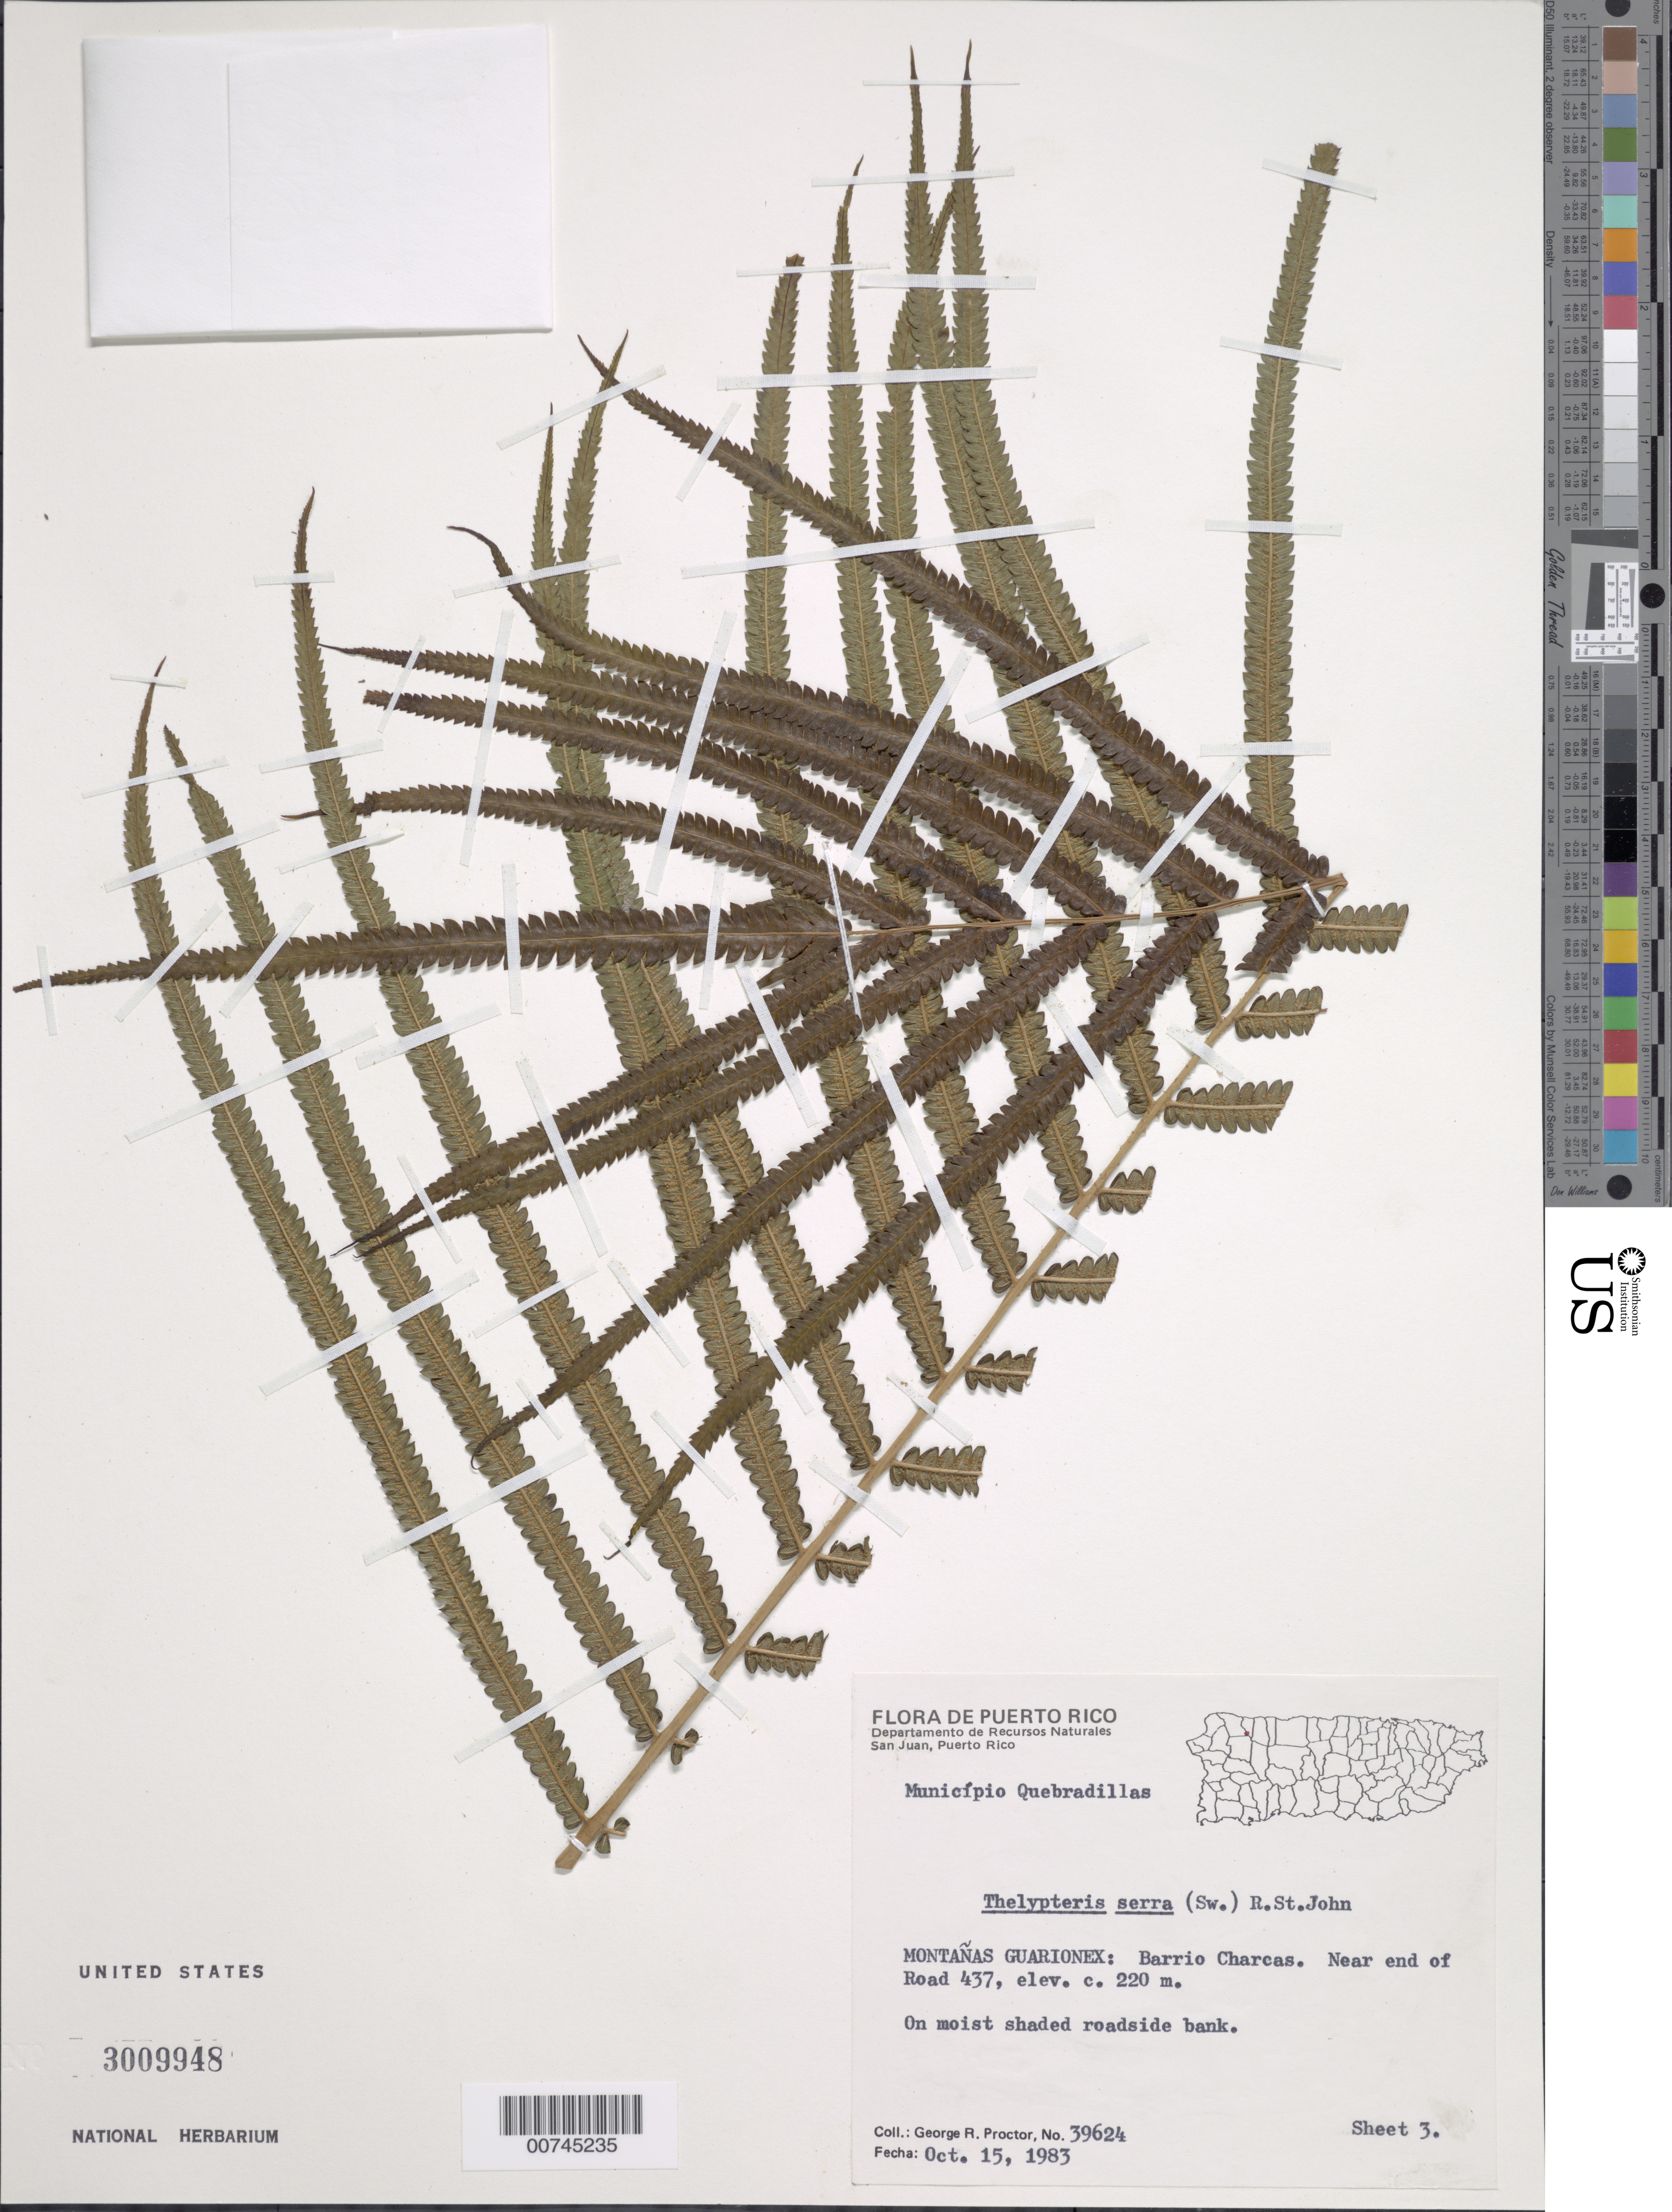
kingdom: Plantae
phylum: Tracheophyta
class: Polypodiopsida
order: Polypodiales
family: Thelypteridaceae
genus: Christella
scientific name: Christella serra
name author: (Sw.) Holttum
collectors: G. R. Proctor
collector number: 39624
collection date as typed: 15 Oct 1983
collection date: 1983-10-15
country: Puerto Rico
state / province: Quebradillas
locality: Montañas Guarionex: Barrio Charcas. Near end of Road 437. Municipio Quebradillas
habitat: On moist shaded roadside bank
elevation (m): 220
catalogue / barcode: US 3009948